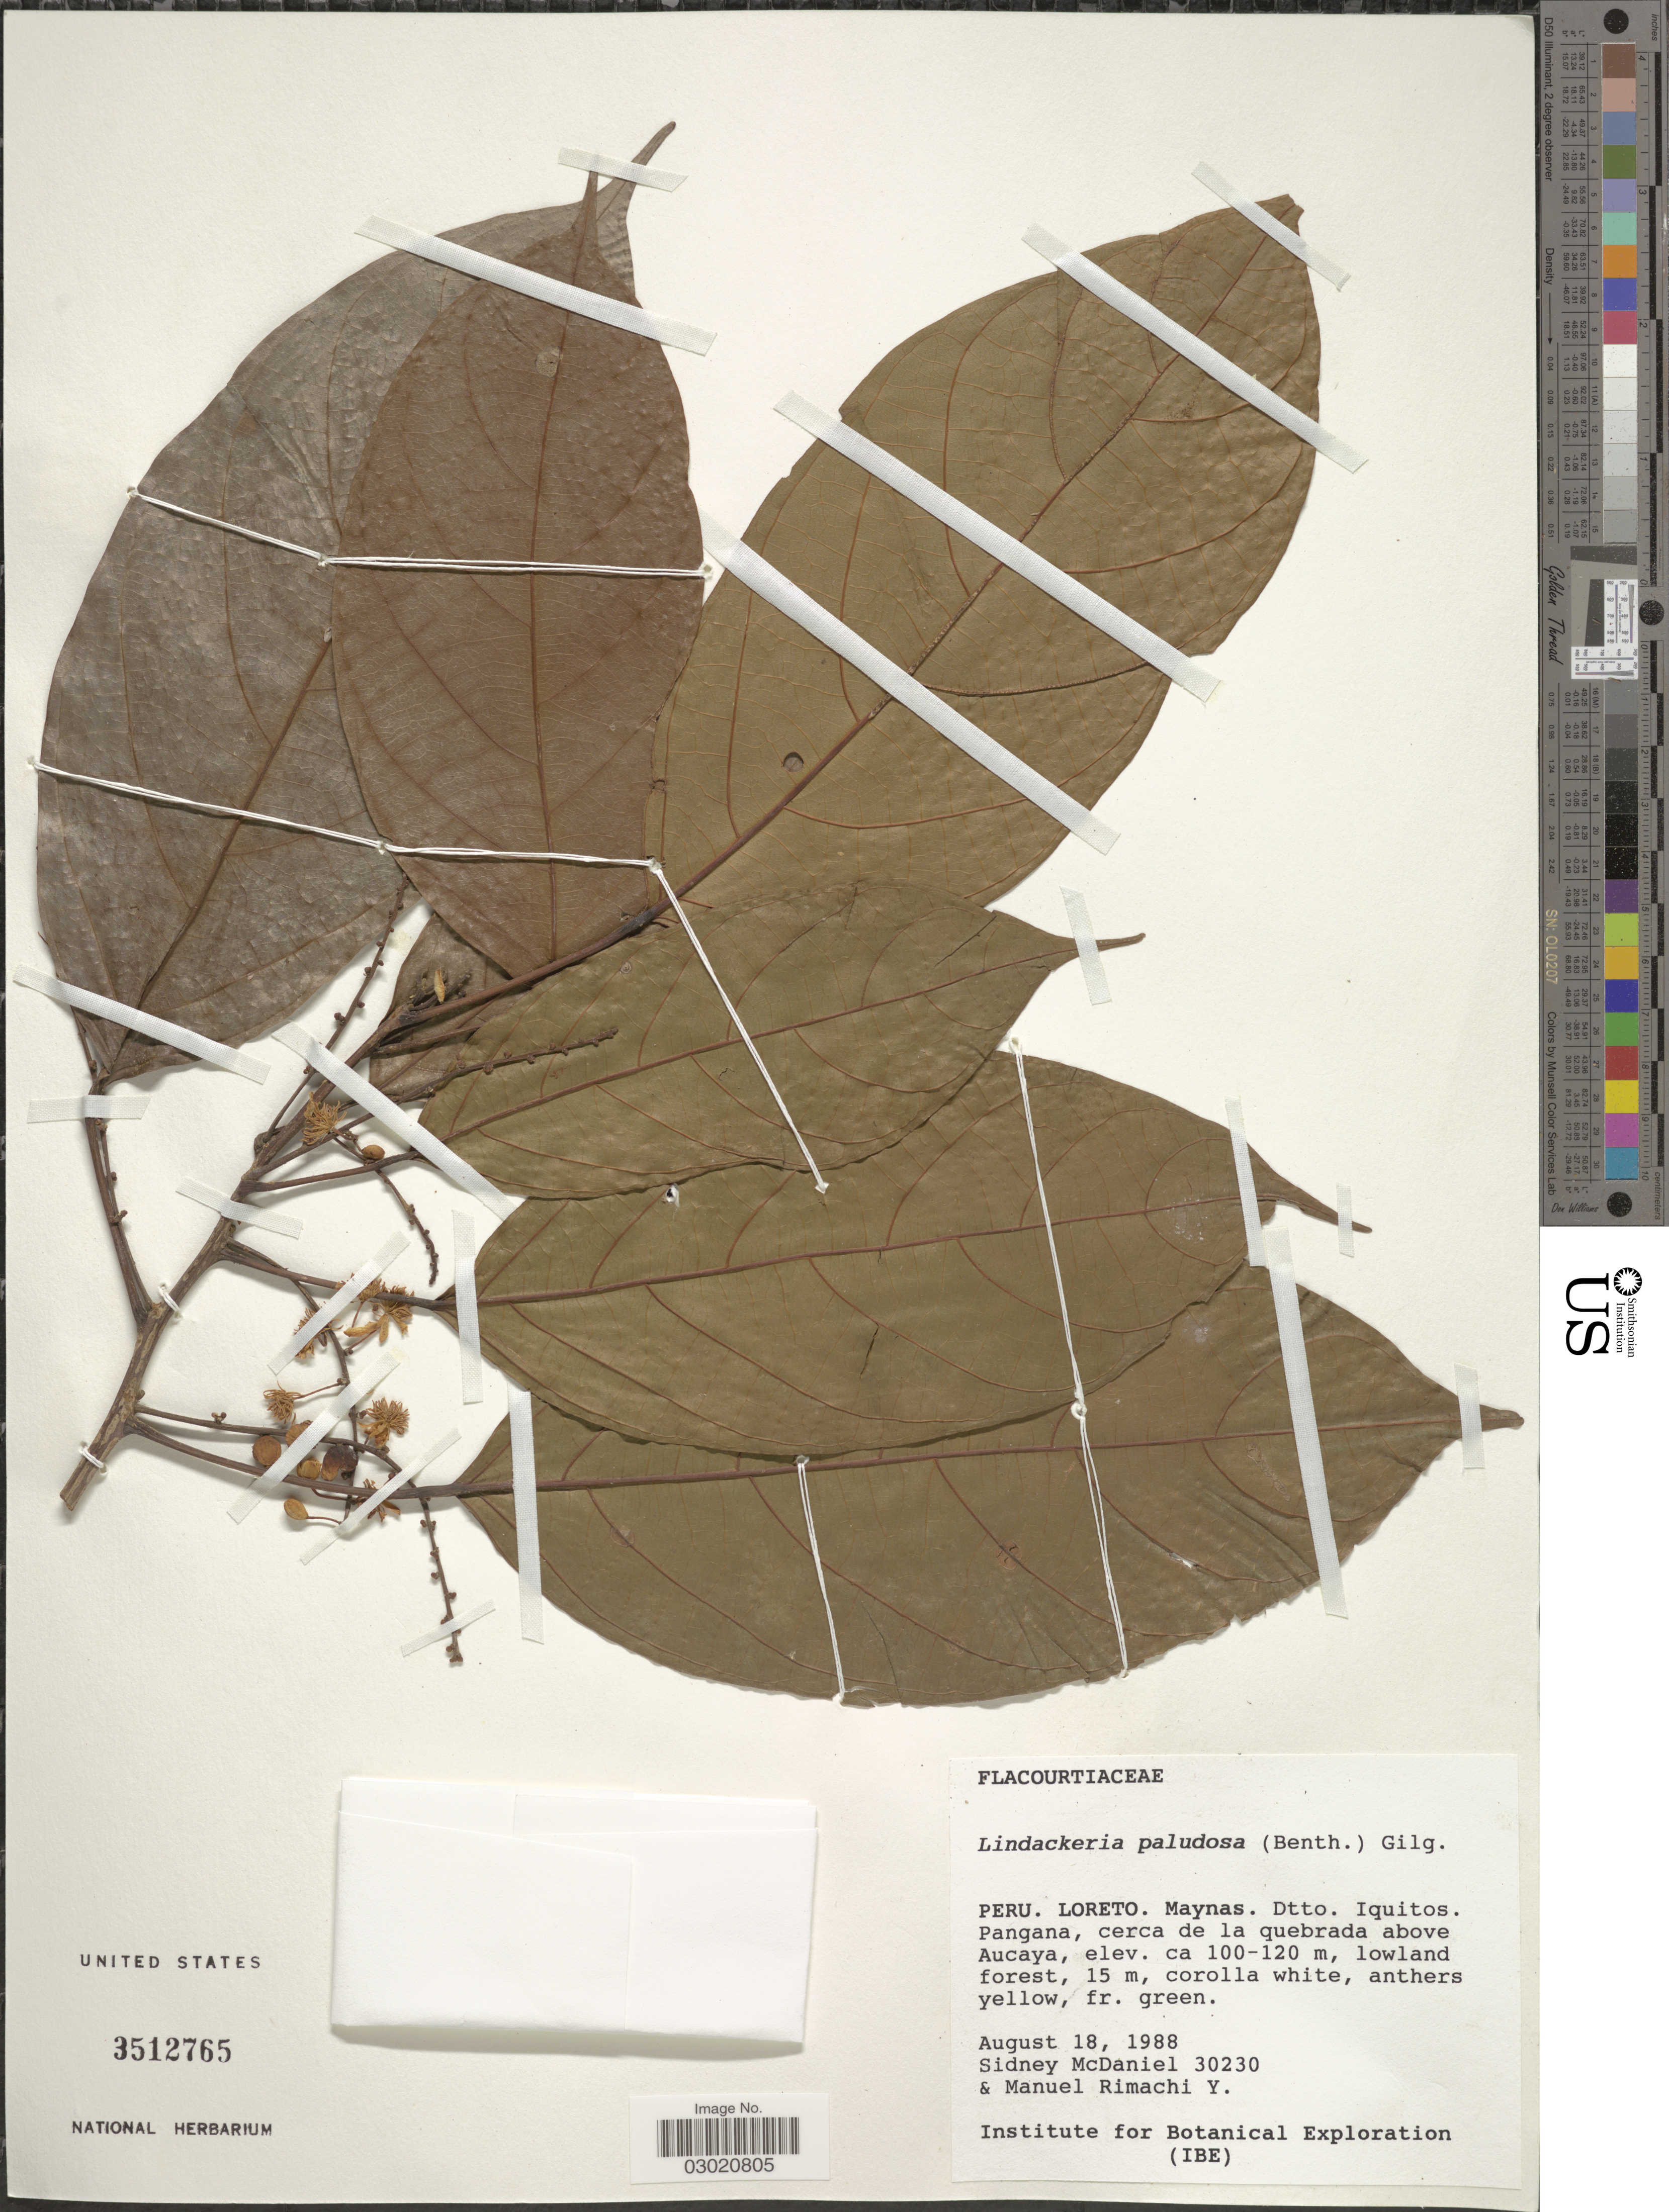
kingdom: Plantae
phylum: Tracheophyta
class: Magnoliopsida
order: Malpighiales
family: Achariaceae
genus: Lindackeria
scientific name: Lindackeria paludosa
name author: (Benth.) Gilg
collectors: S. McDaniel & M. Rimachi Y.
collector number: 30230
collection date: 1988-08-18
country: Peru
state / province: Loreto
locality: Maynas, Dtto. Iquitos, Pangana, cerca de la quebrada above Aucaya.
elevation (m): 100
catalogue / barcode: US 3512765